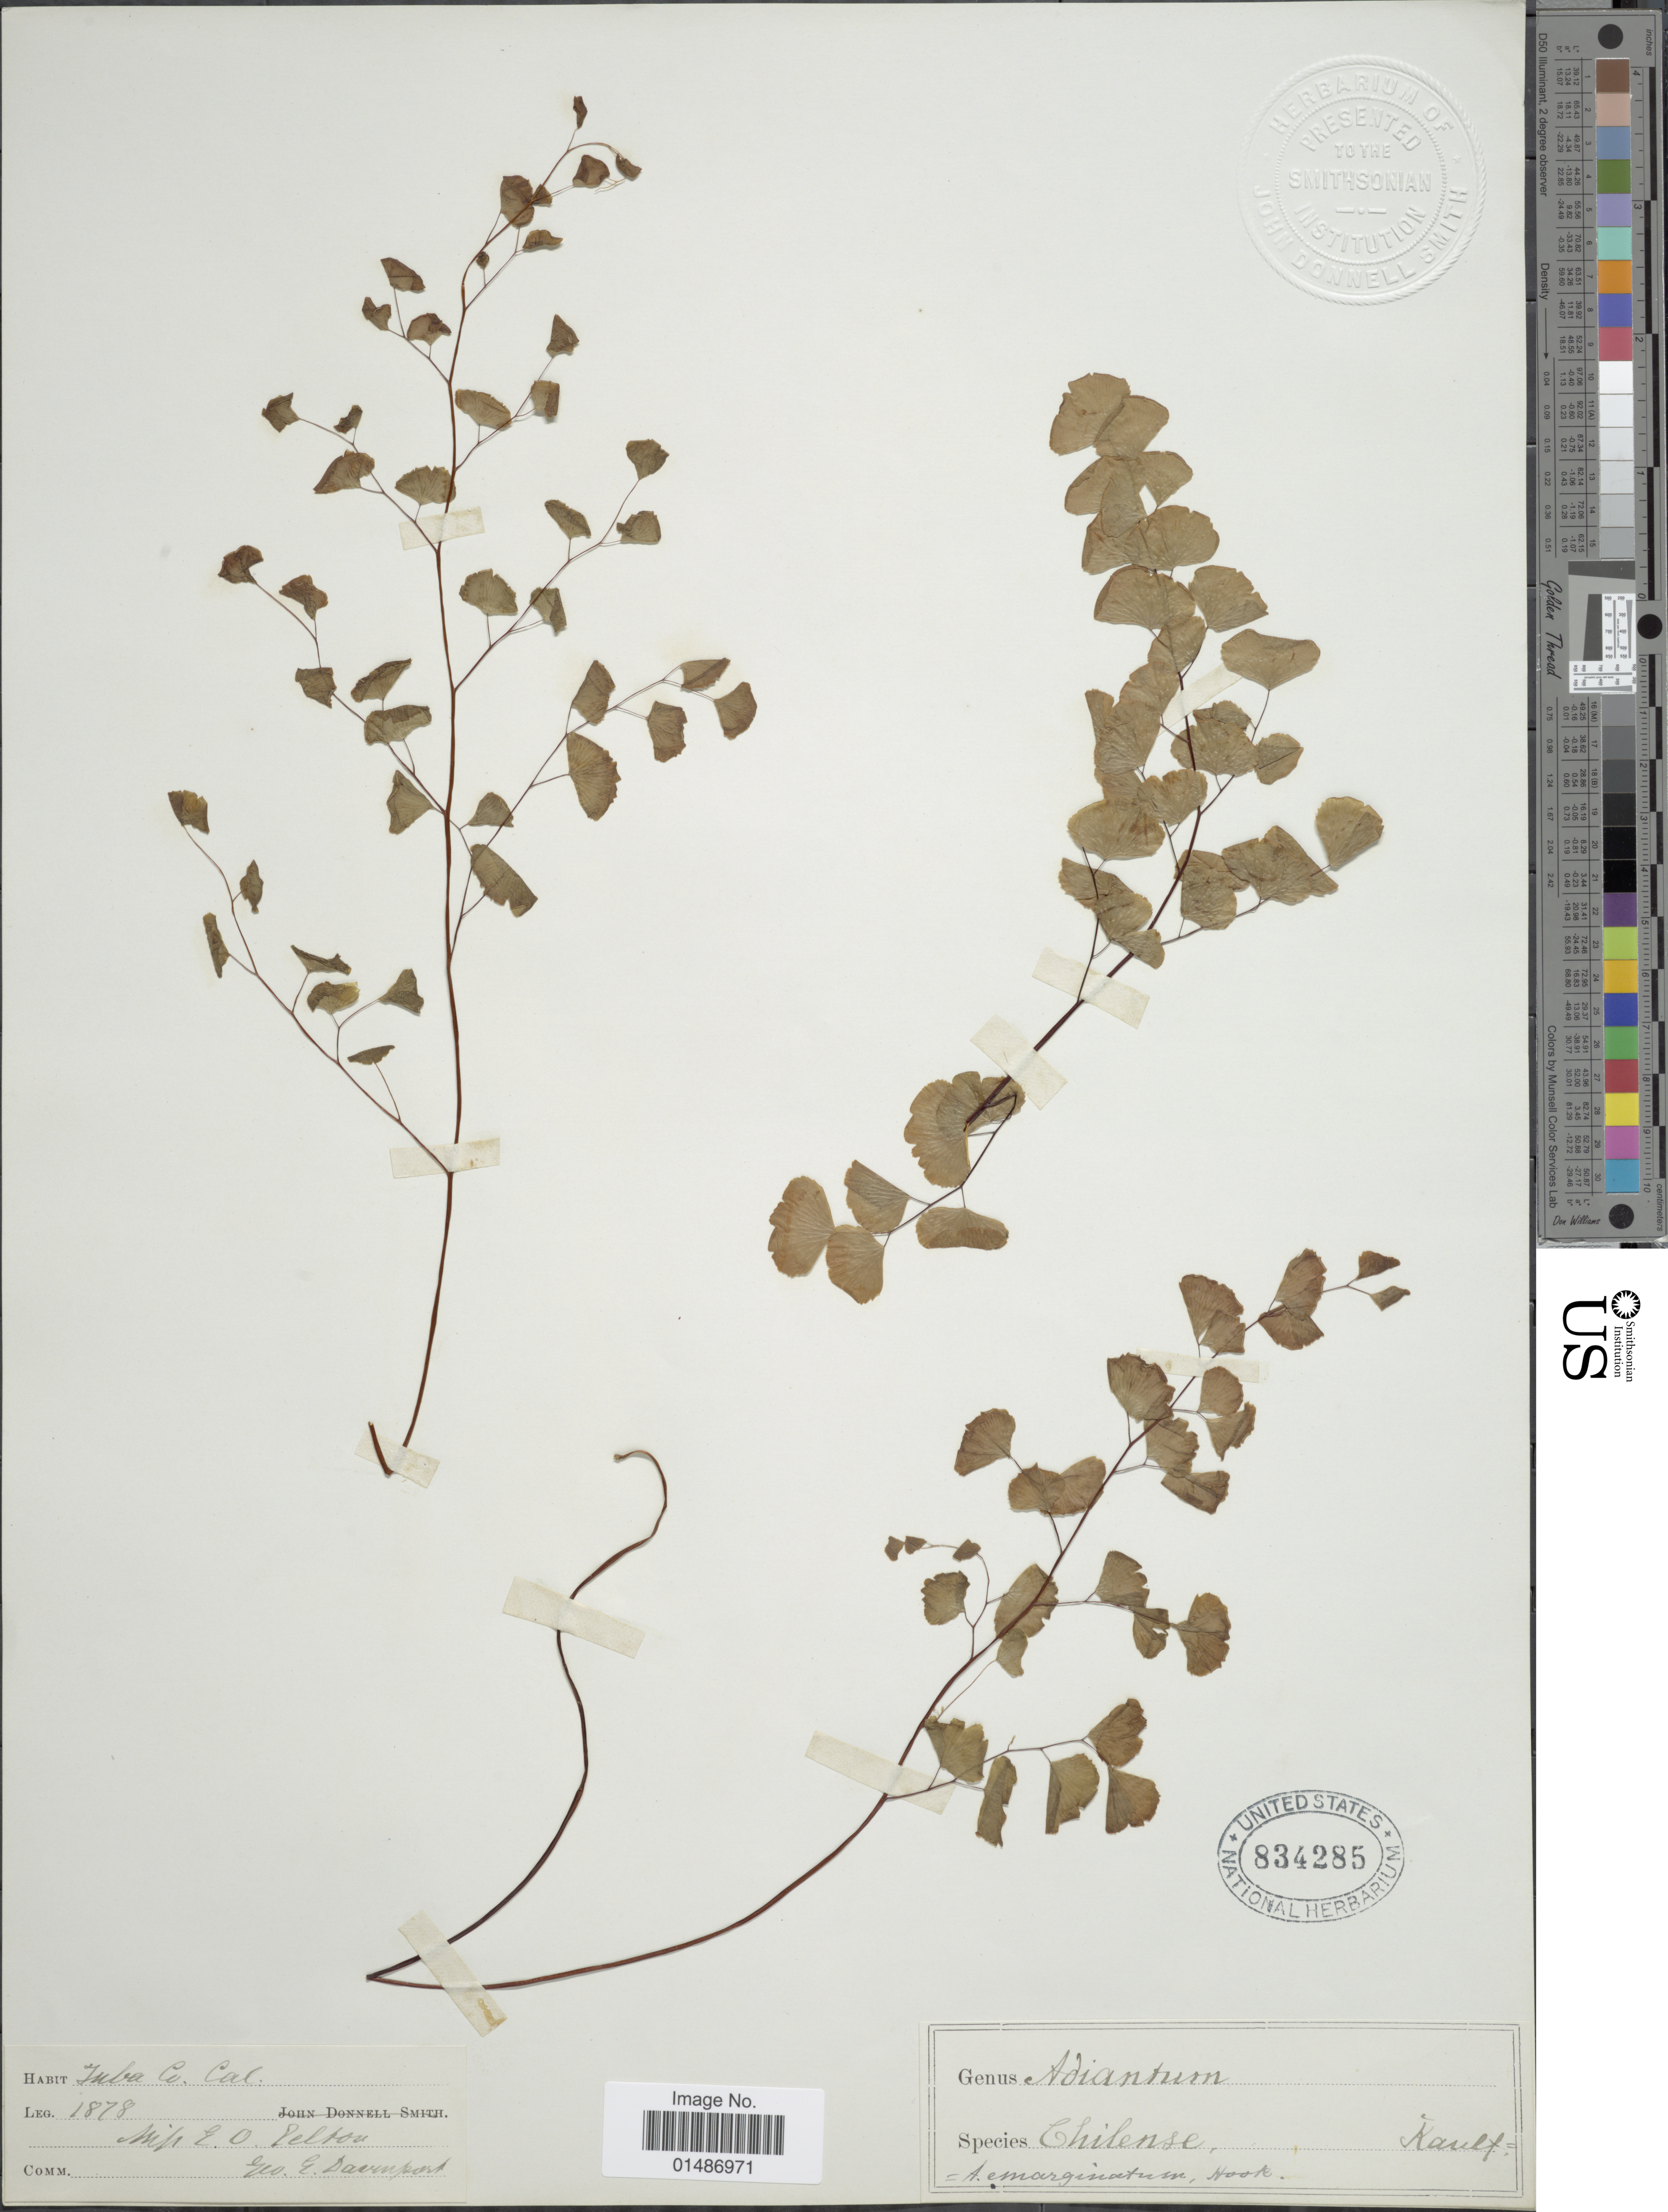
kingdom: Plantae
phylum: Tracheophyta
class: Polypodiopsida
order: Polypodiales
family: Pteridaceae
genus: Adiantum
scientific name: Adiantum jordanii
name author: C.H. Mull.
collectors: E. Pelton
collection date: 1878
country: United States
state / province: California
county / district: Yuba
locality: Yuba Co.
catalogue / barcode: US 834285